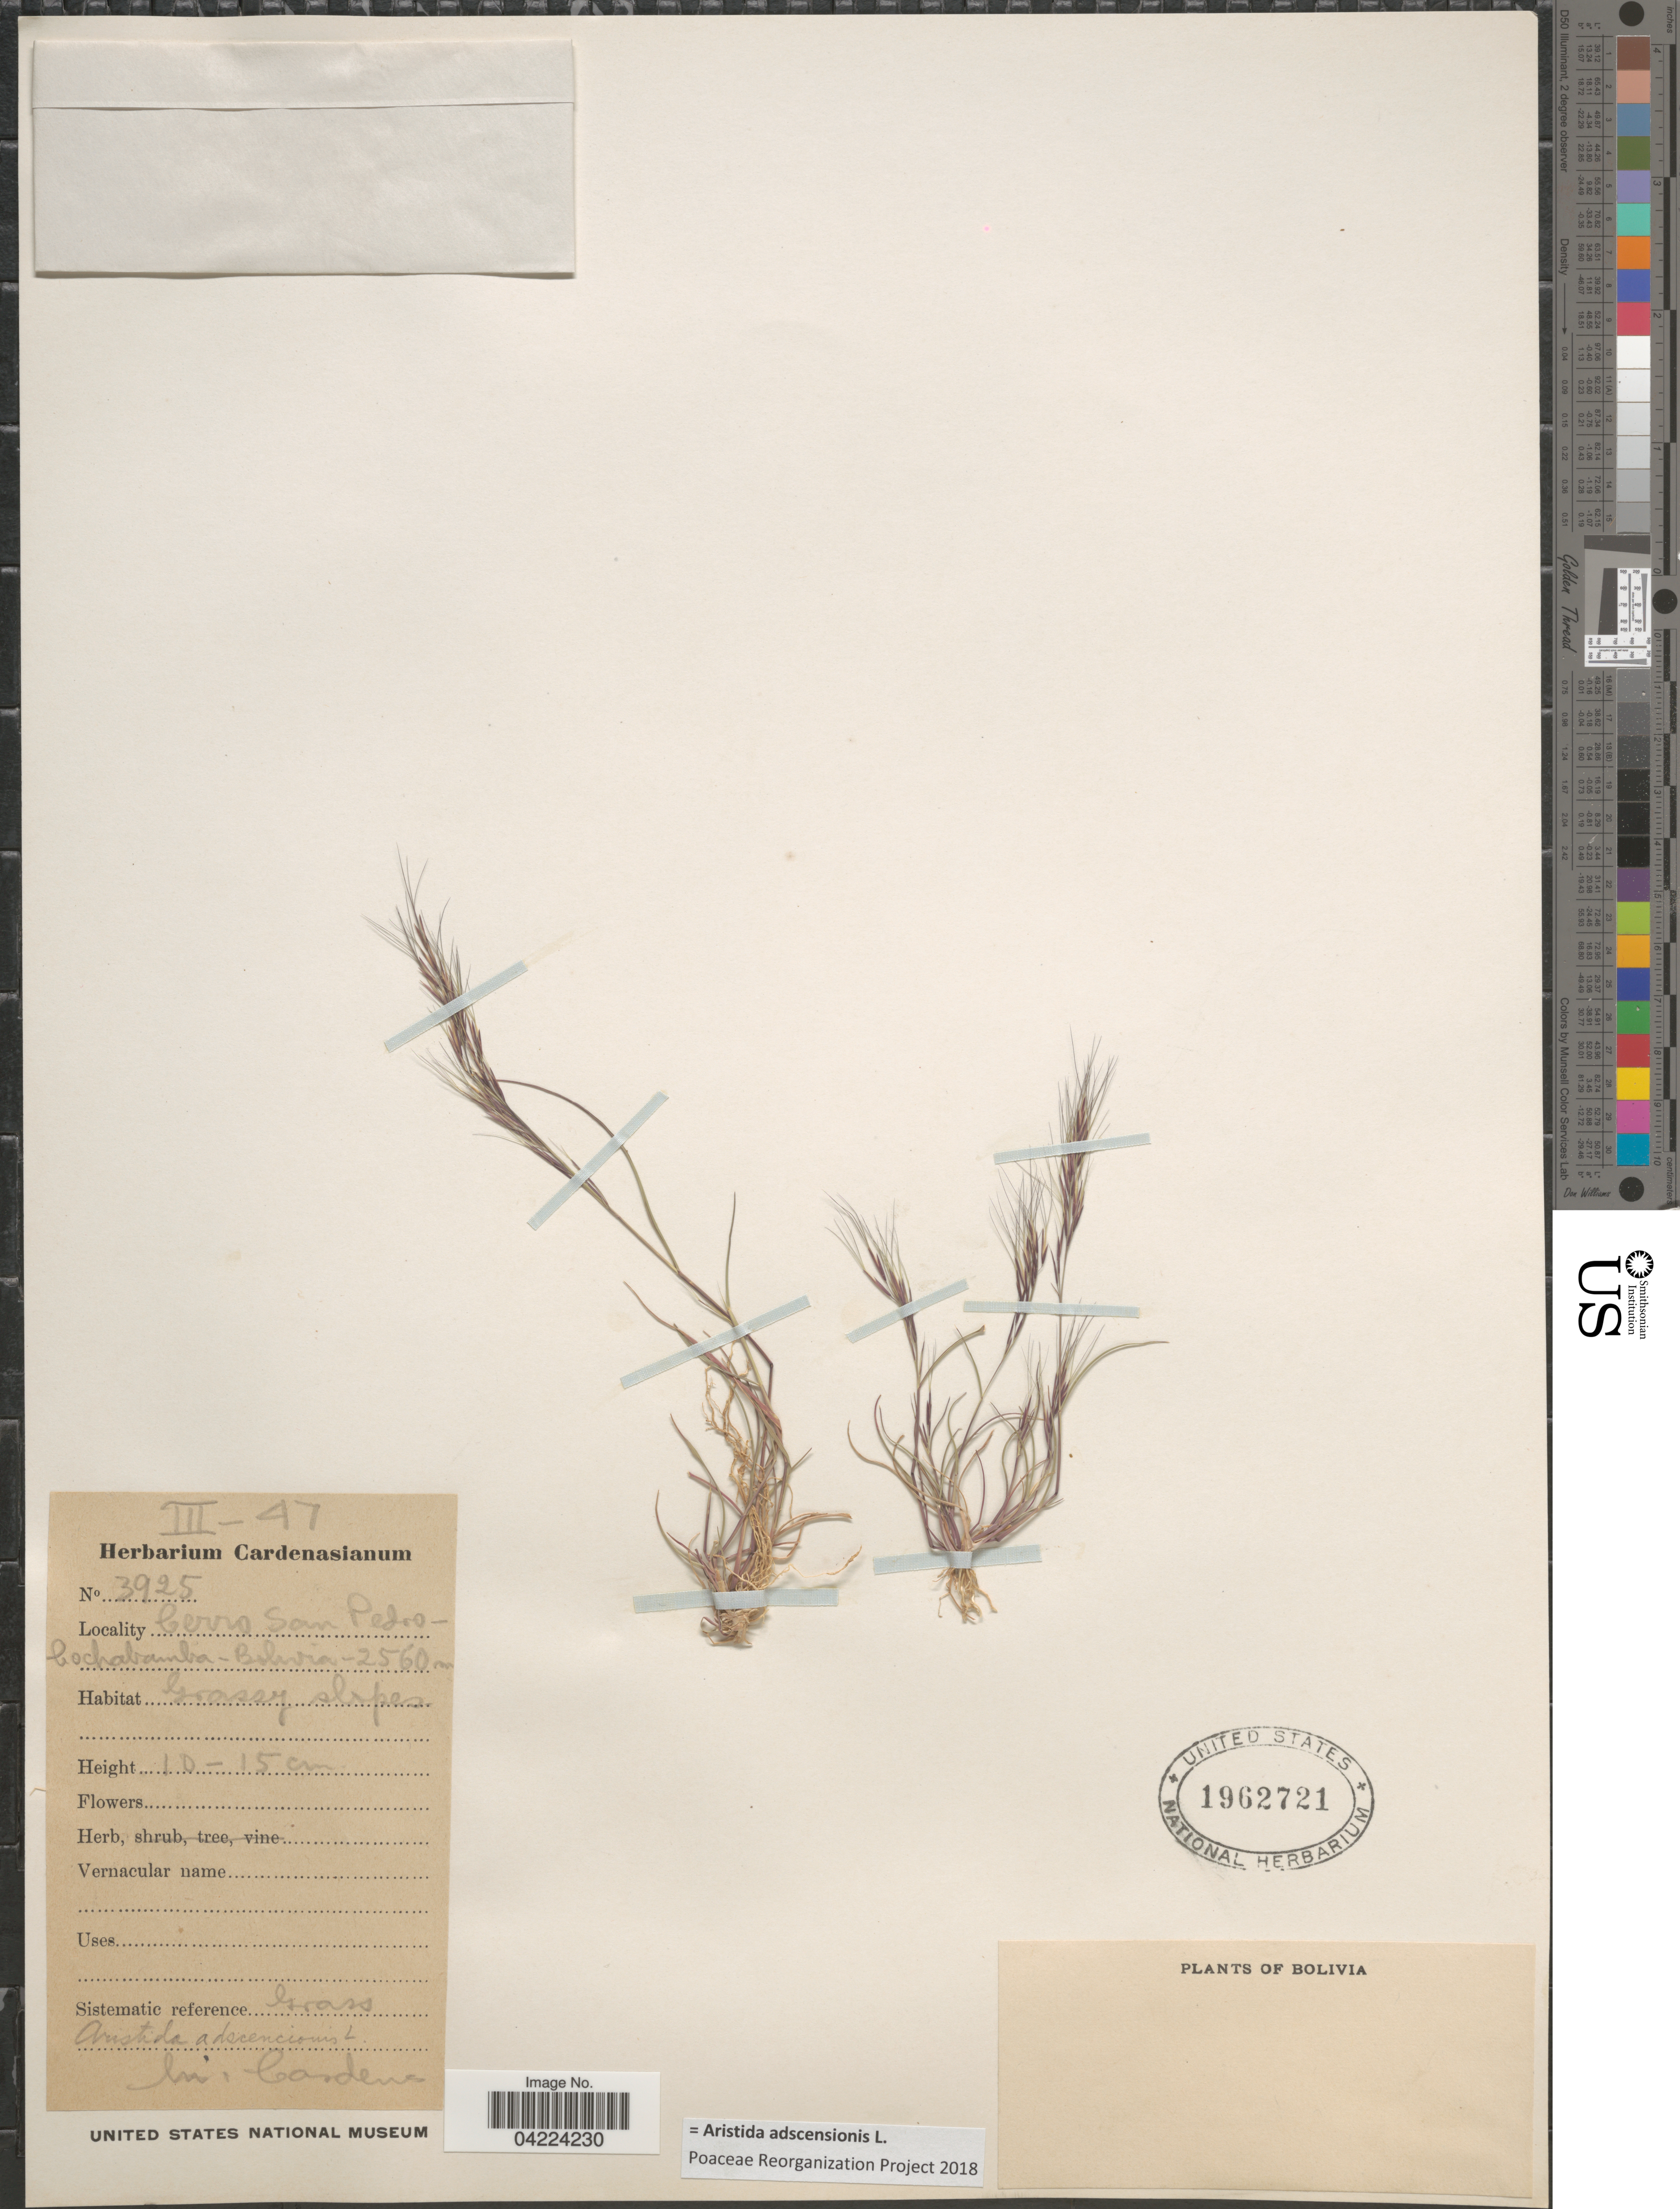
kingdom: Plantae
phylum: Tracheophyta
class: Liliopsida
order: Poales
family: Poaceae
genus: Aristida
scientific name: Aristida adscensionis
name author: L.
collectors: M. Cárdenas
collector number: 3925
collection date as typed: Transcribed d/m/y: /3/47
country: Bolivia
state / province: Cochabamba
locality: Cerro San Pedro.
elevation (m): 2560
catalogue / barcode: US 1962721